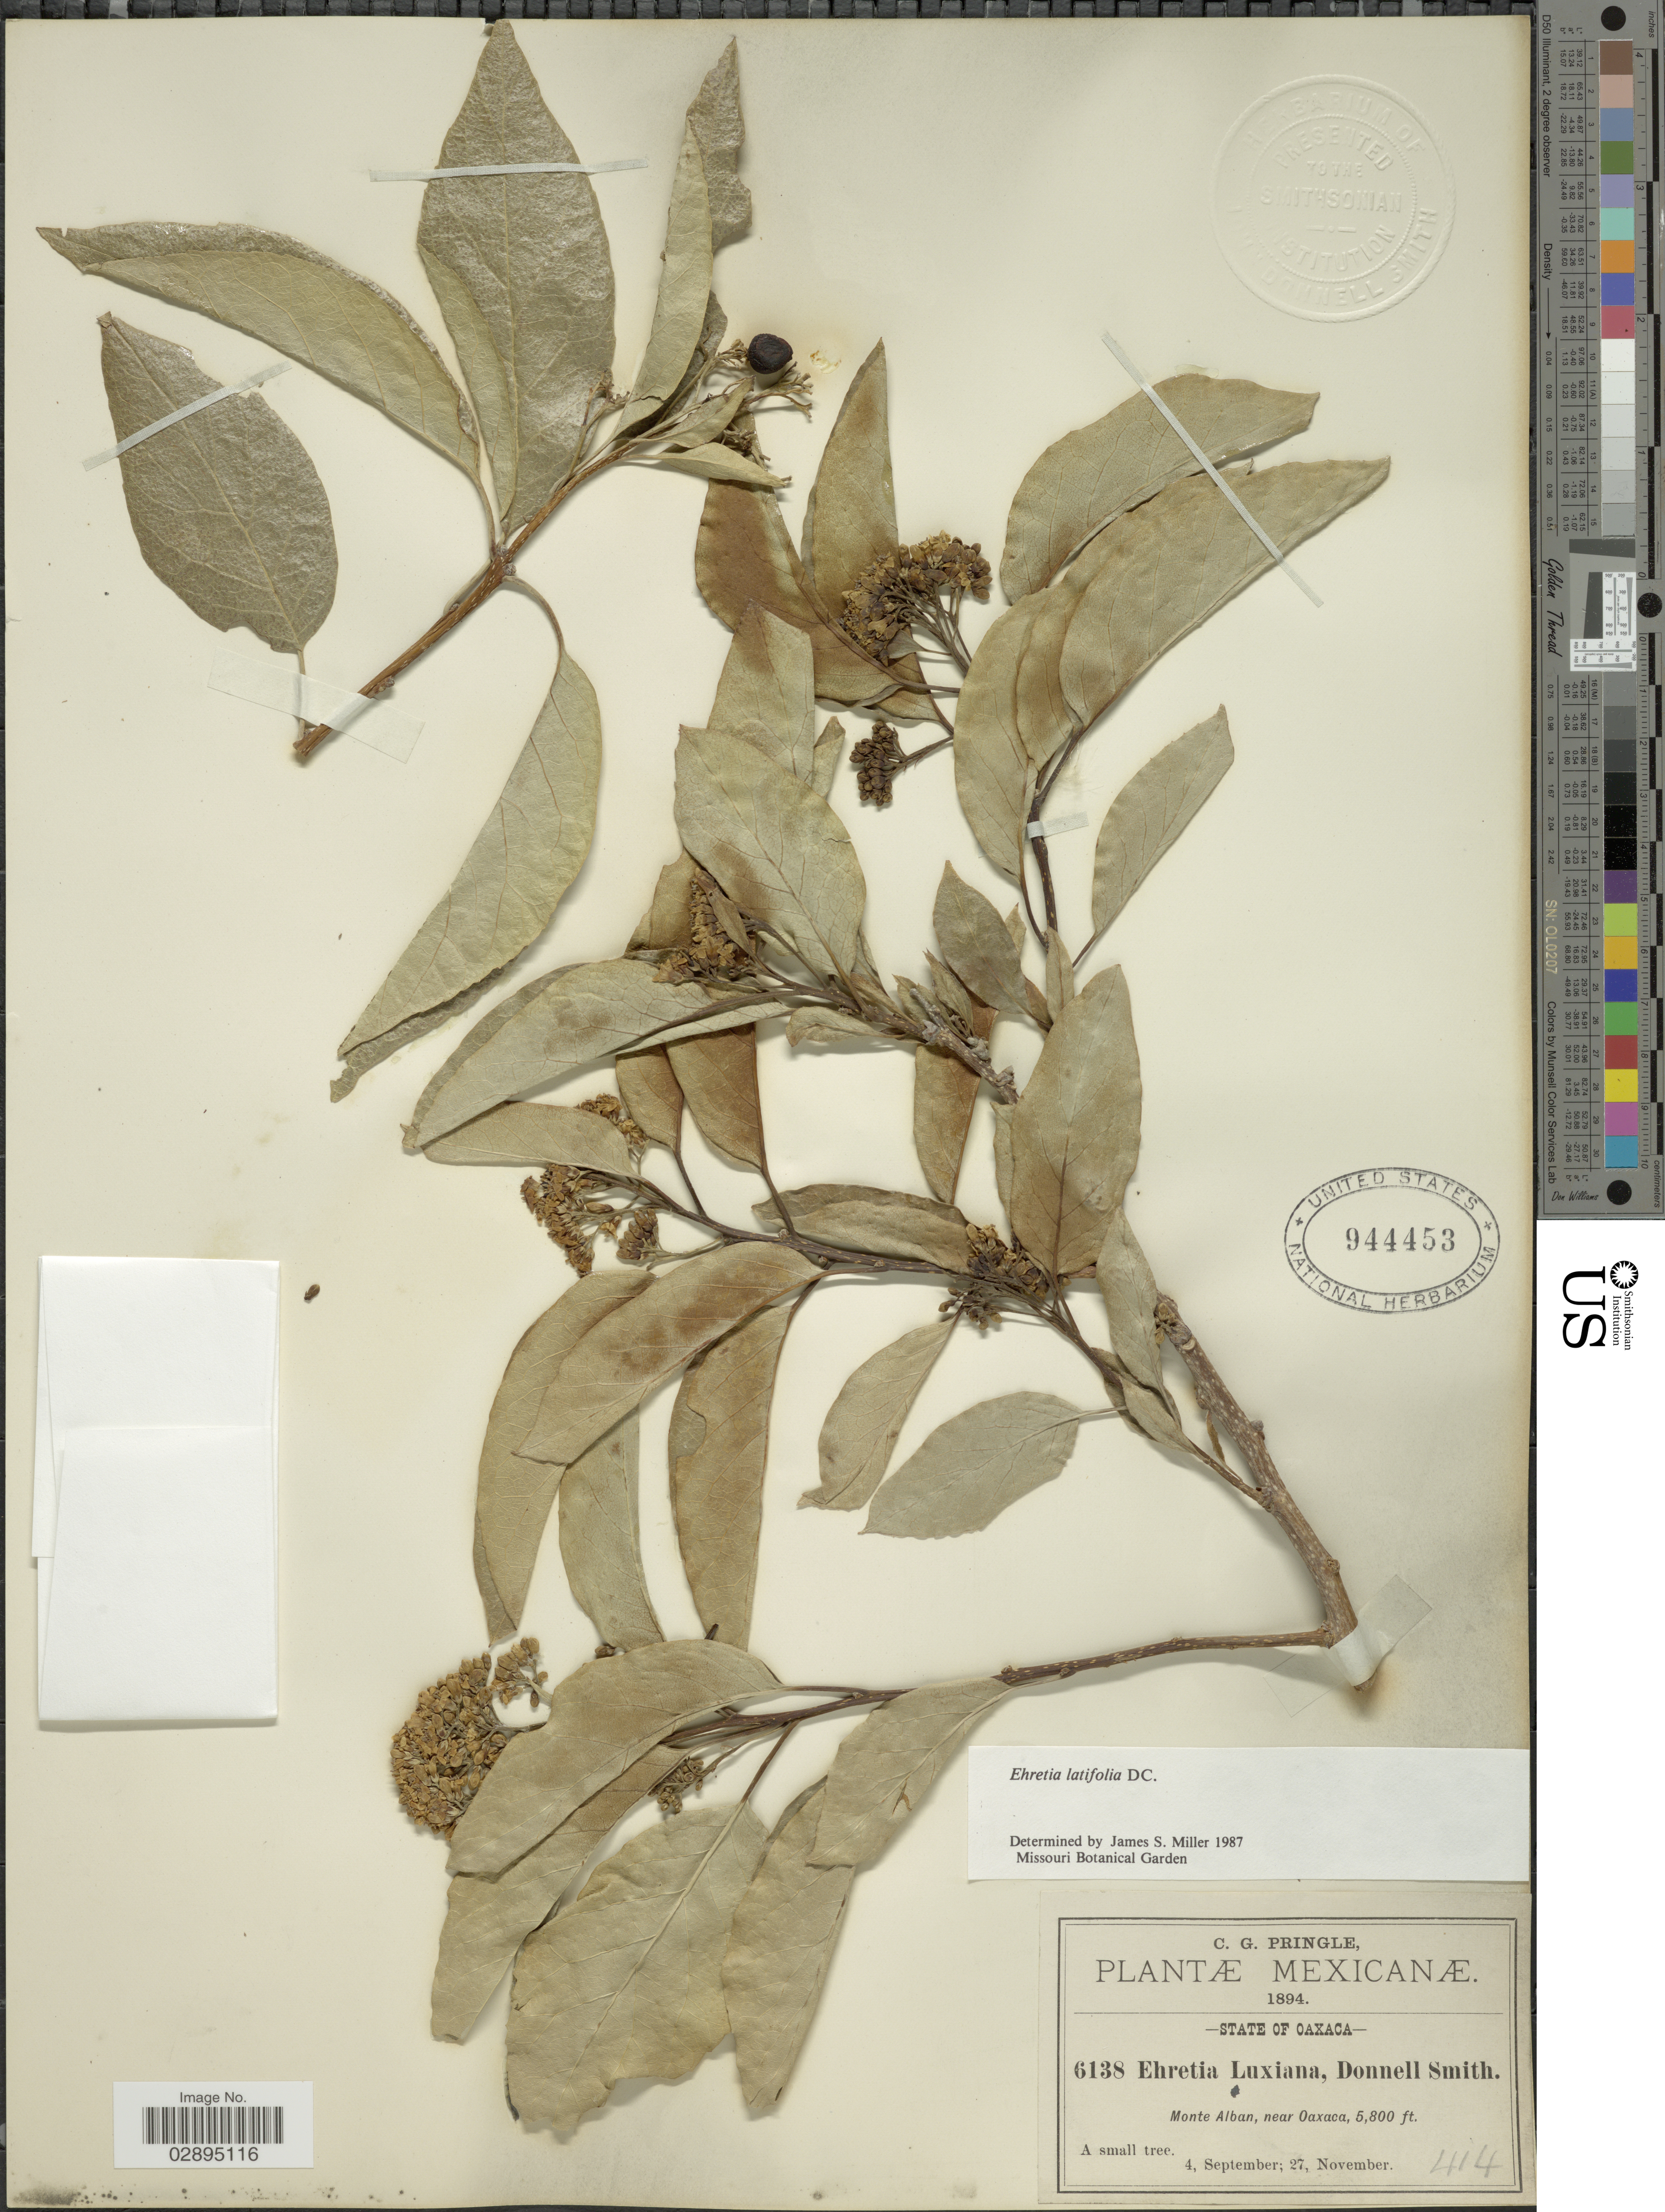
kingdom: Plantae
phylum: Tracheophyta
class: Magnoliopsida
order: Boraginales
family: Ehretiaceae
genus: Ehretia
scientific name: Ehretia latifolia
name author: DC.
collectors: C. G. Pringle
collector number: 6138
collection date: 1894-09-04/1894-11-27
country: Mexico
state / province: Oaxaca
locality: Monte Alban, near Oaxaca.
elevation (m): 1768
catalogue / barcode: US 944453